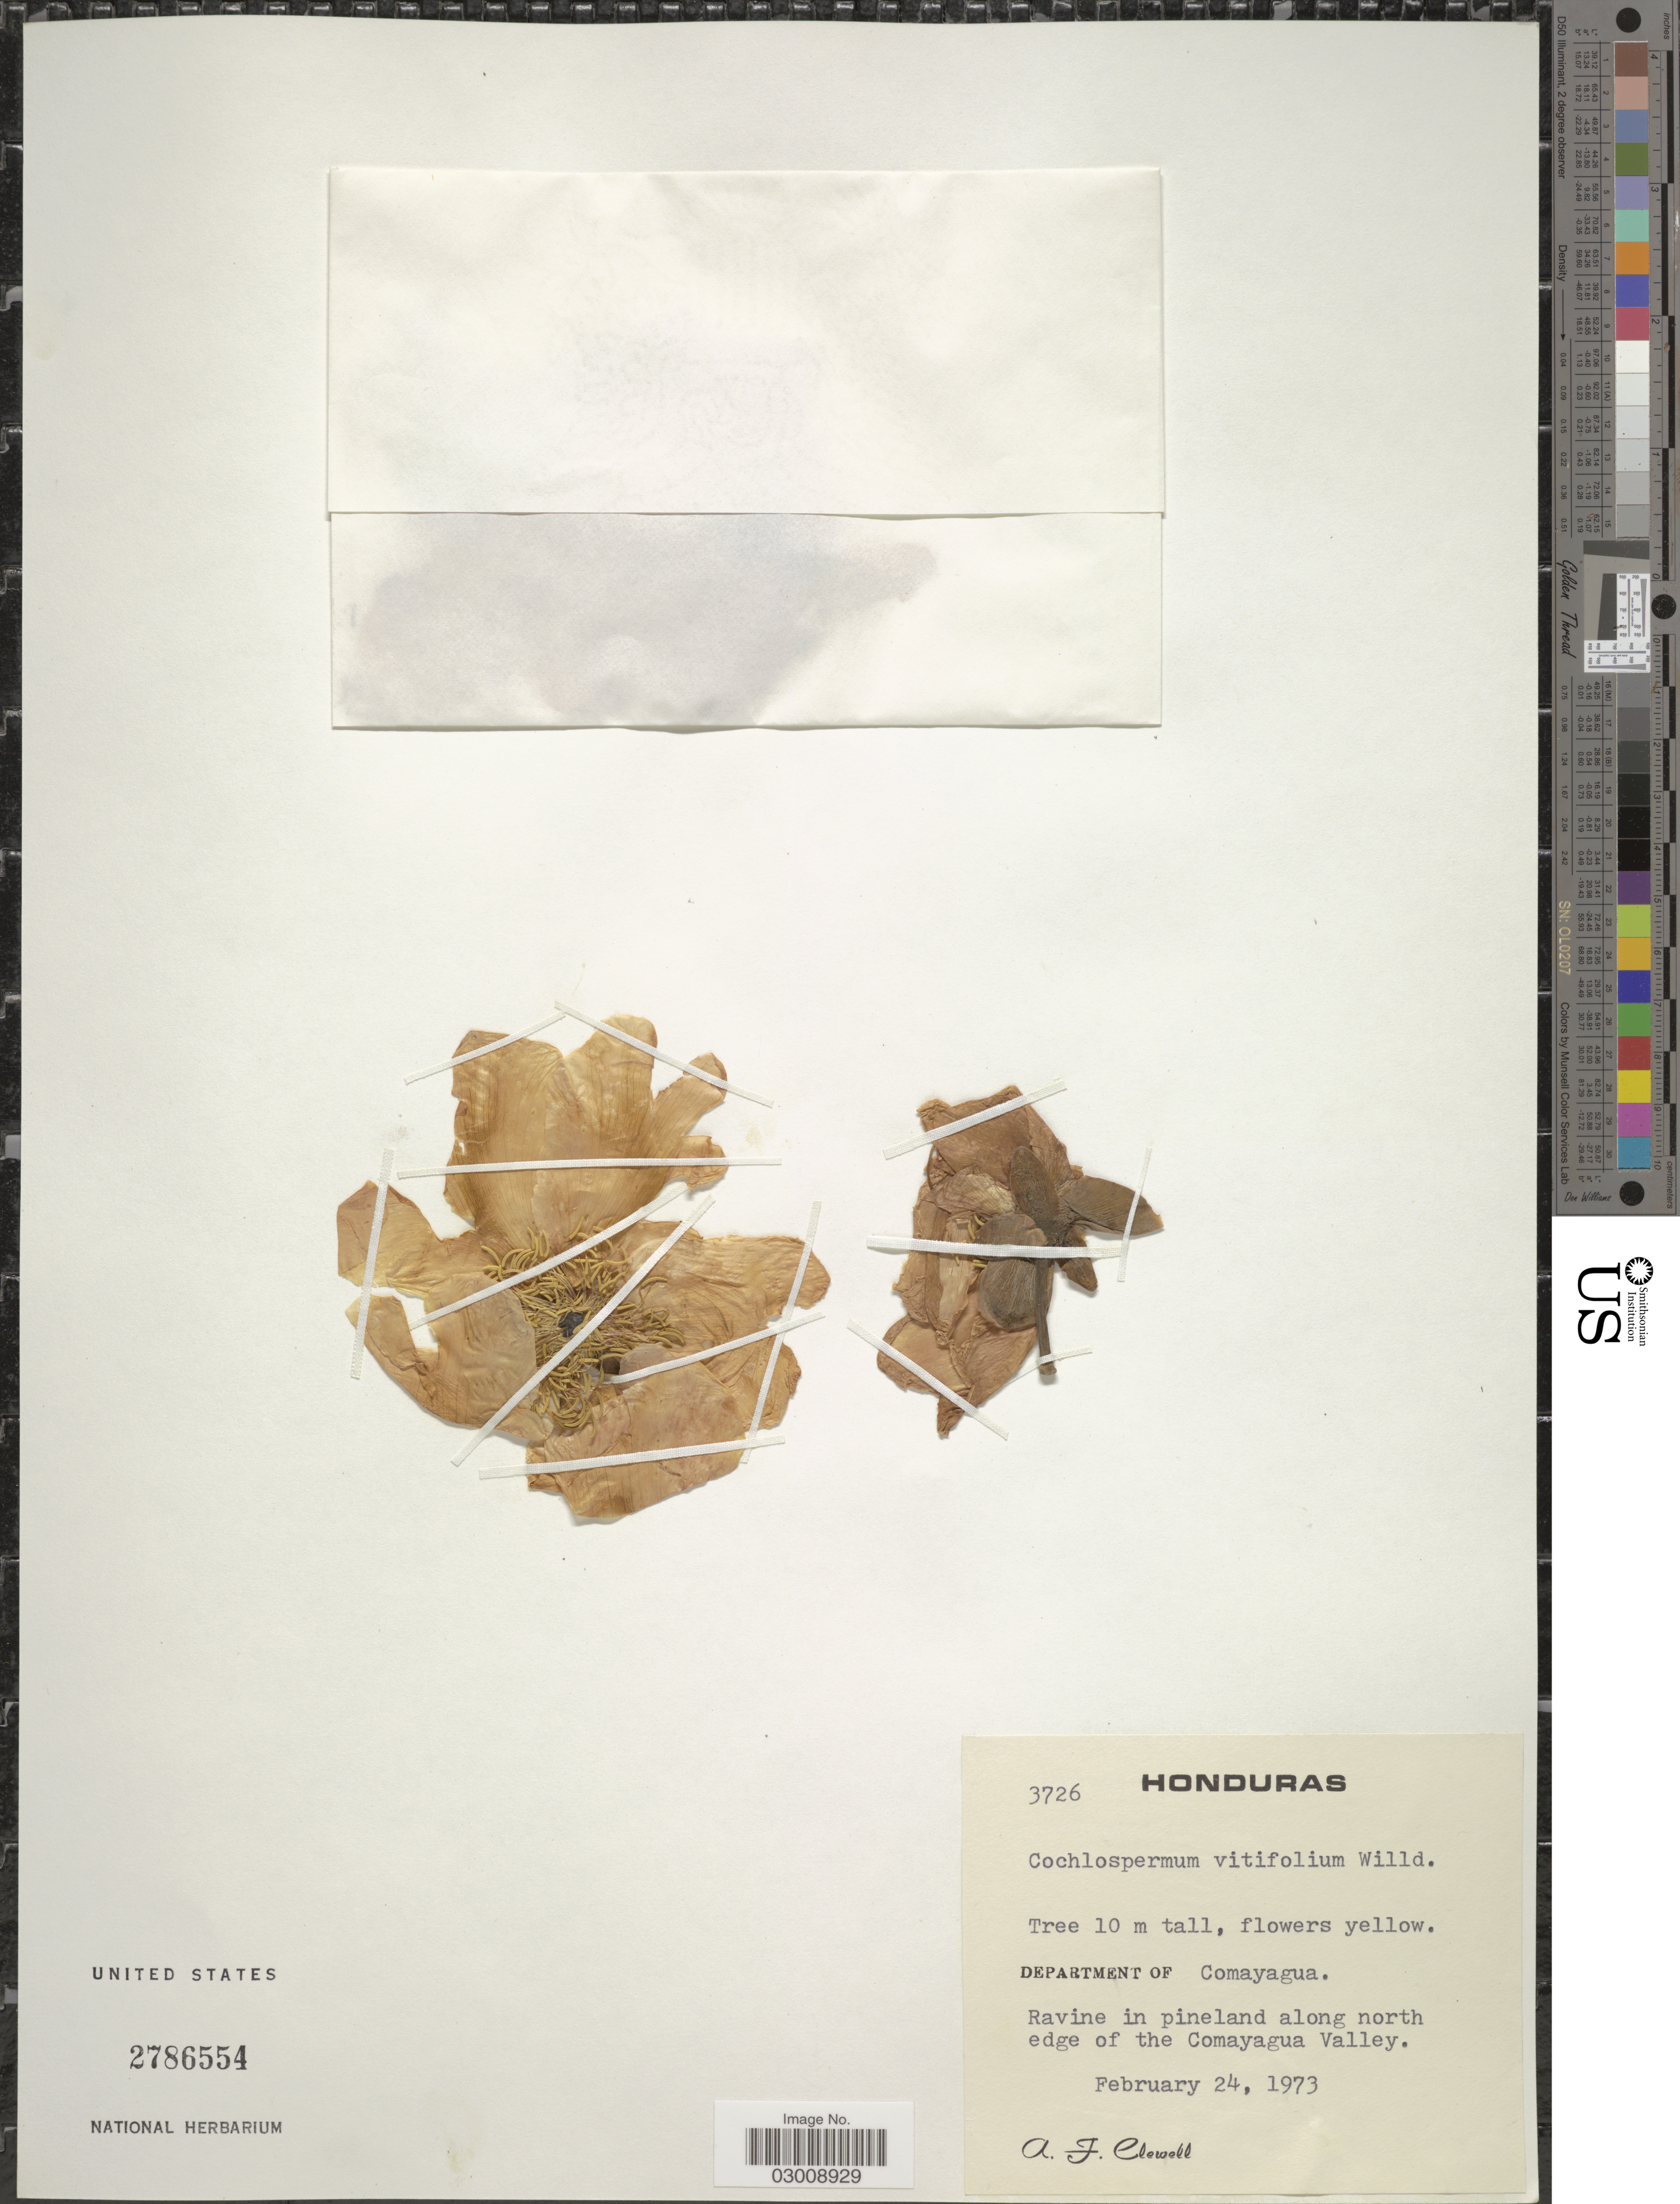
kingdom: Plantae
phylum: Tracheophyta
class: Magnoliopsida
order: Malvales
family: Cochlospermaceae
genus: Cochlospermum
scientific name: Cochlospermum vitifolium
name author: (Willd.) Spreng.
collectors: A. Clewell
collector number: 3726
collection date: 1973-02-24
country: Honduras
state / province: Comayagua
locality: Department of Comayagua. Ravine in pineland along north edge of the Comayagua Valley.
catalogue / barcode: US 2786554